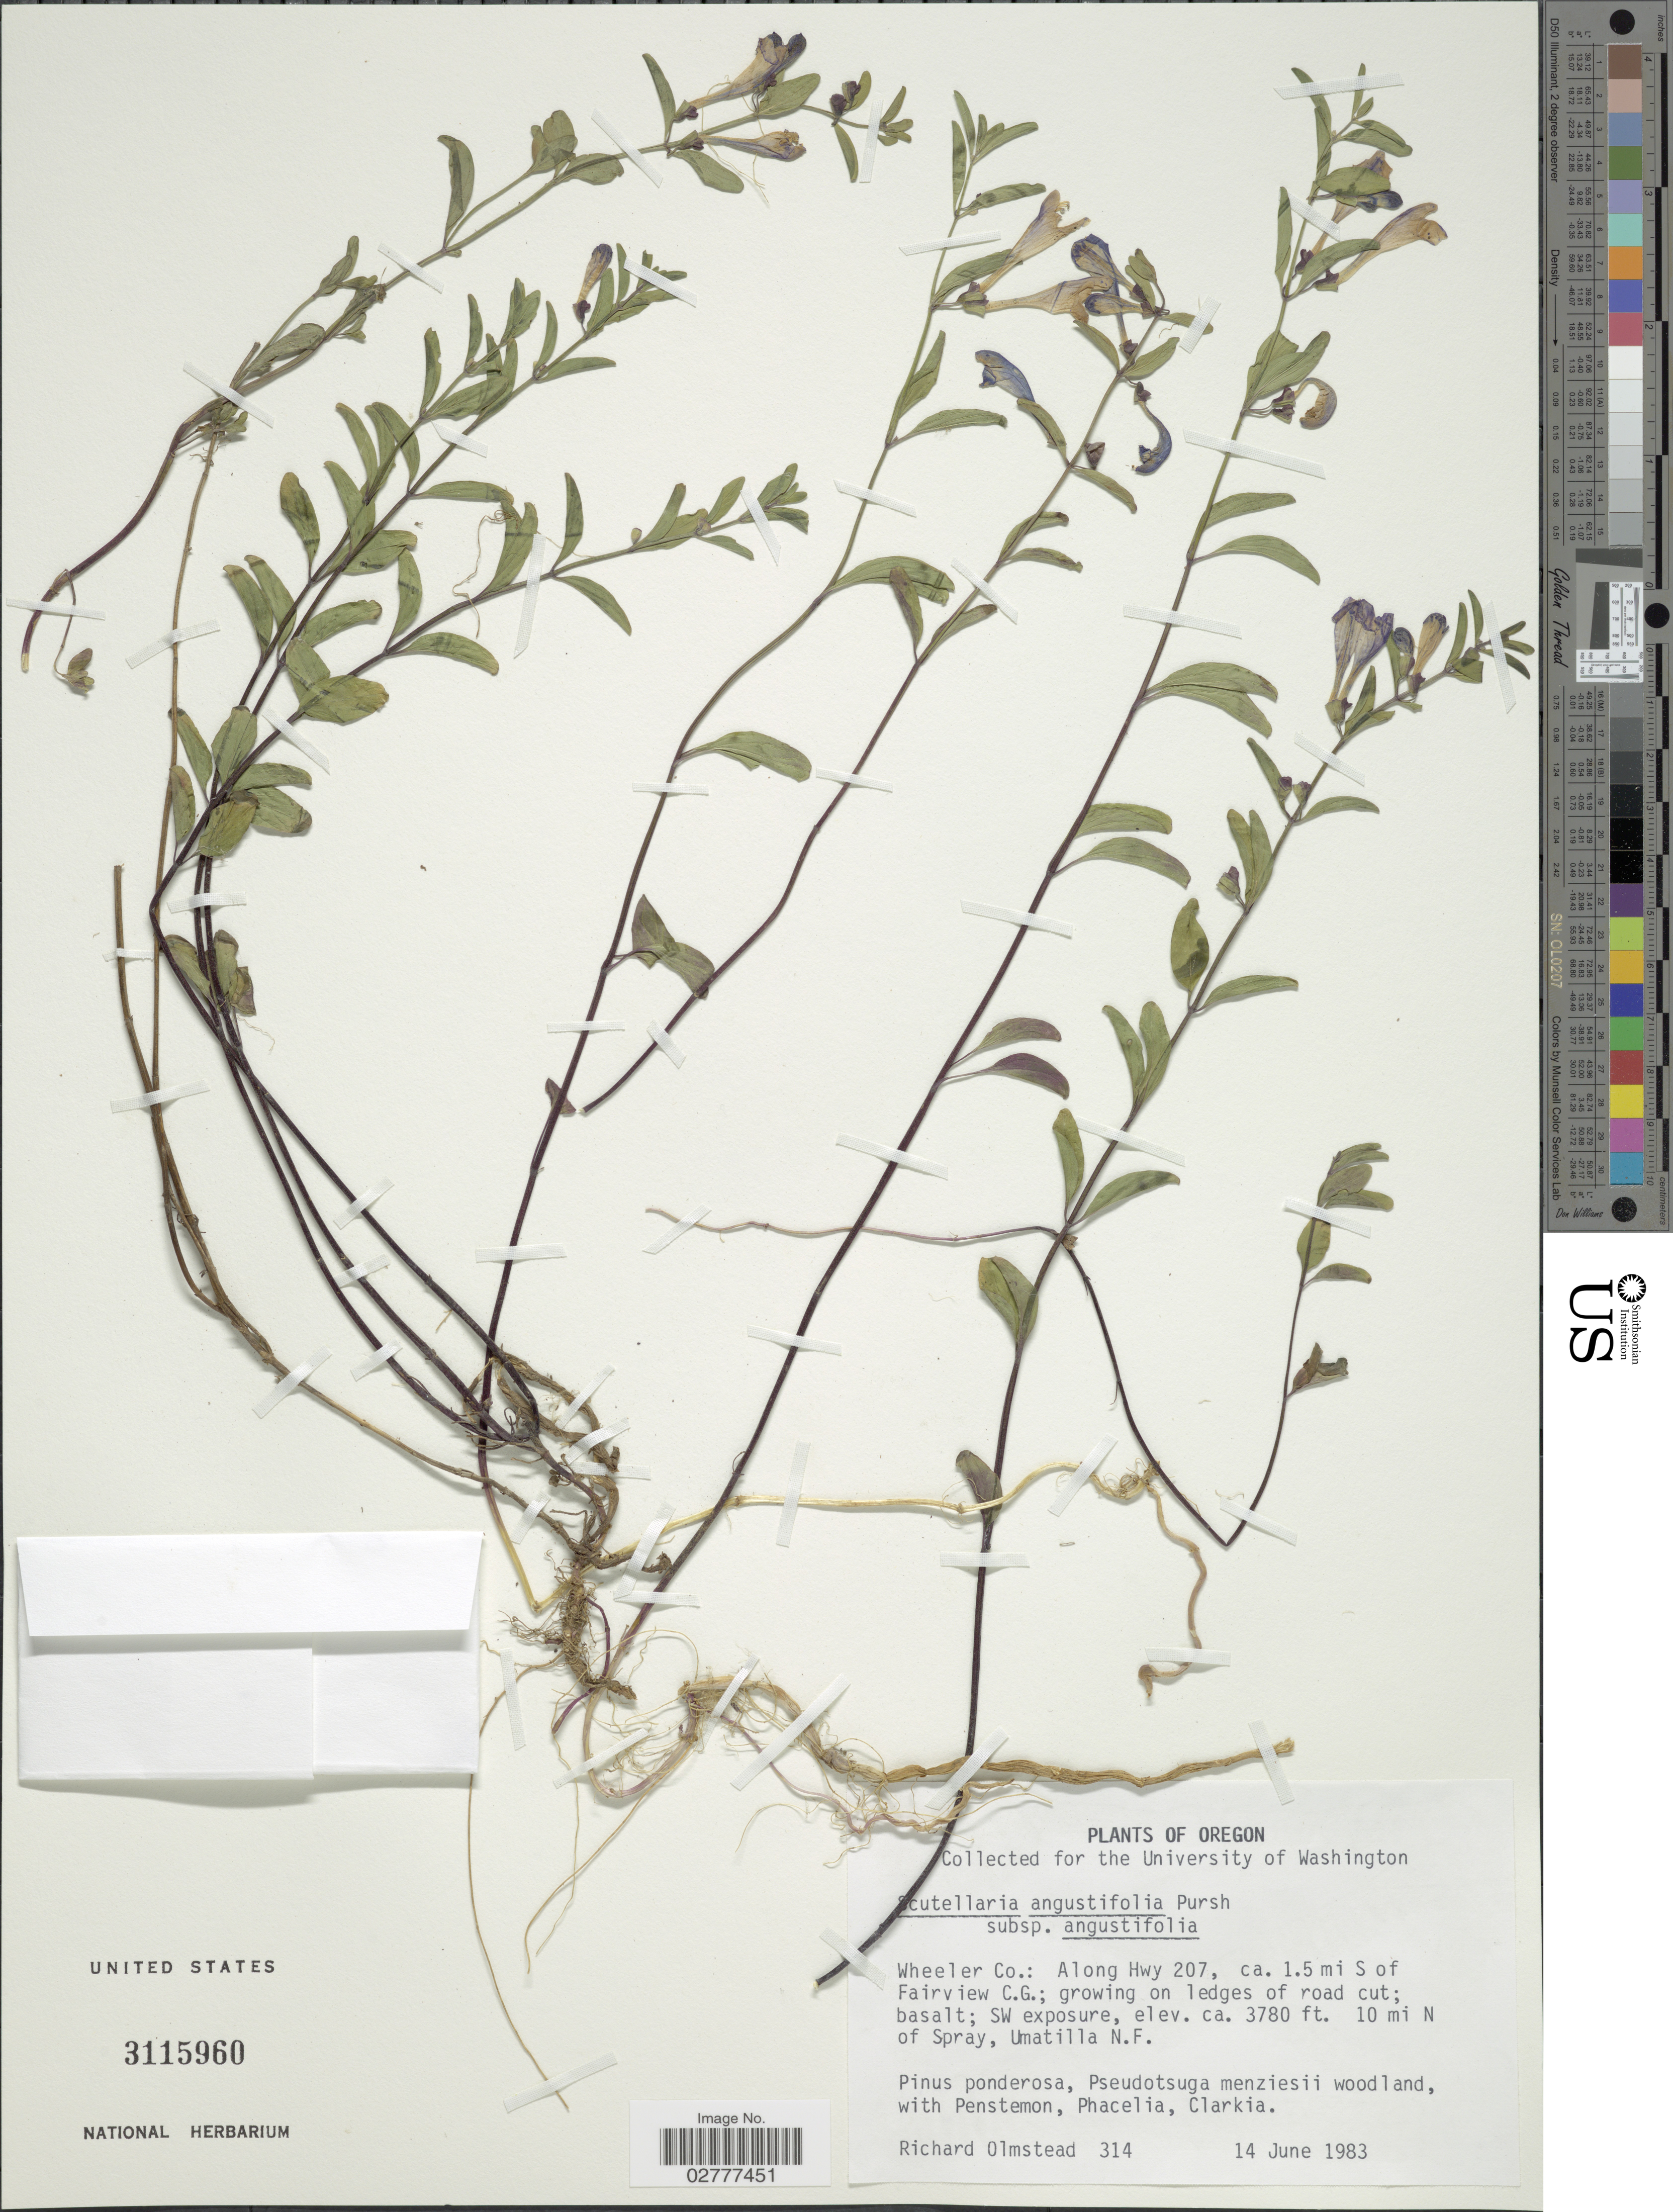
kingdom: Plantae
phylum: Tracheophyta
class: Magnoliopsida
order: Lamiales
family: Lamiaceae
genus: Scutellaria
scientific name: Scutellaria angustifolia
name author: Pursh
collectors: R. Olmstead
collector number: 314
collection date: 1983-06-14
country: United States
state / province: Oregon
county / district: Wheeler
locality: Wheeler Co.: Along Hwy 207, ca. 1.5 mi S of Fairview C.G.; growing on ledges of road cut, 10 mi N of Spray, Umatilla N.F.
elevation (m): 1152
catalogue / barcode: US 3115960